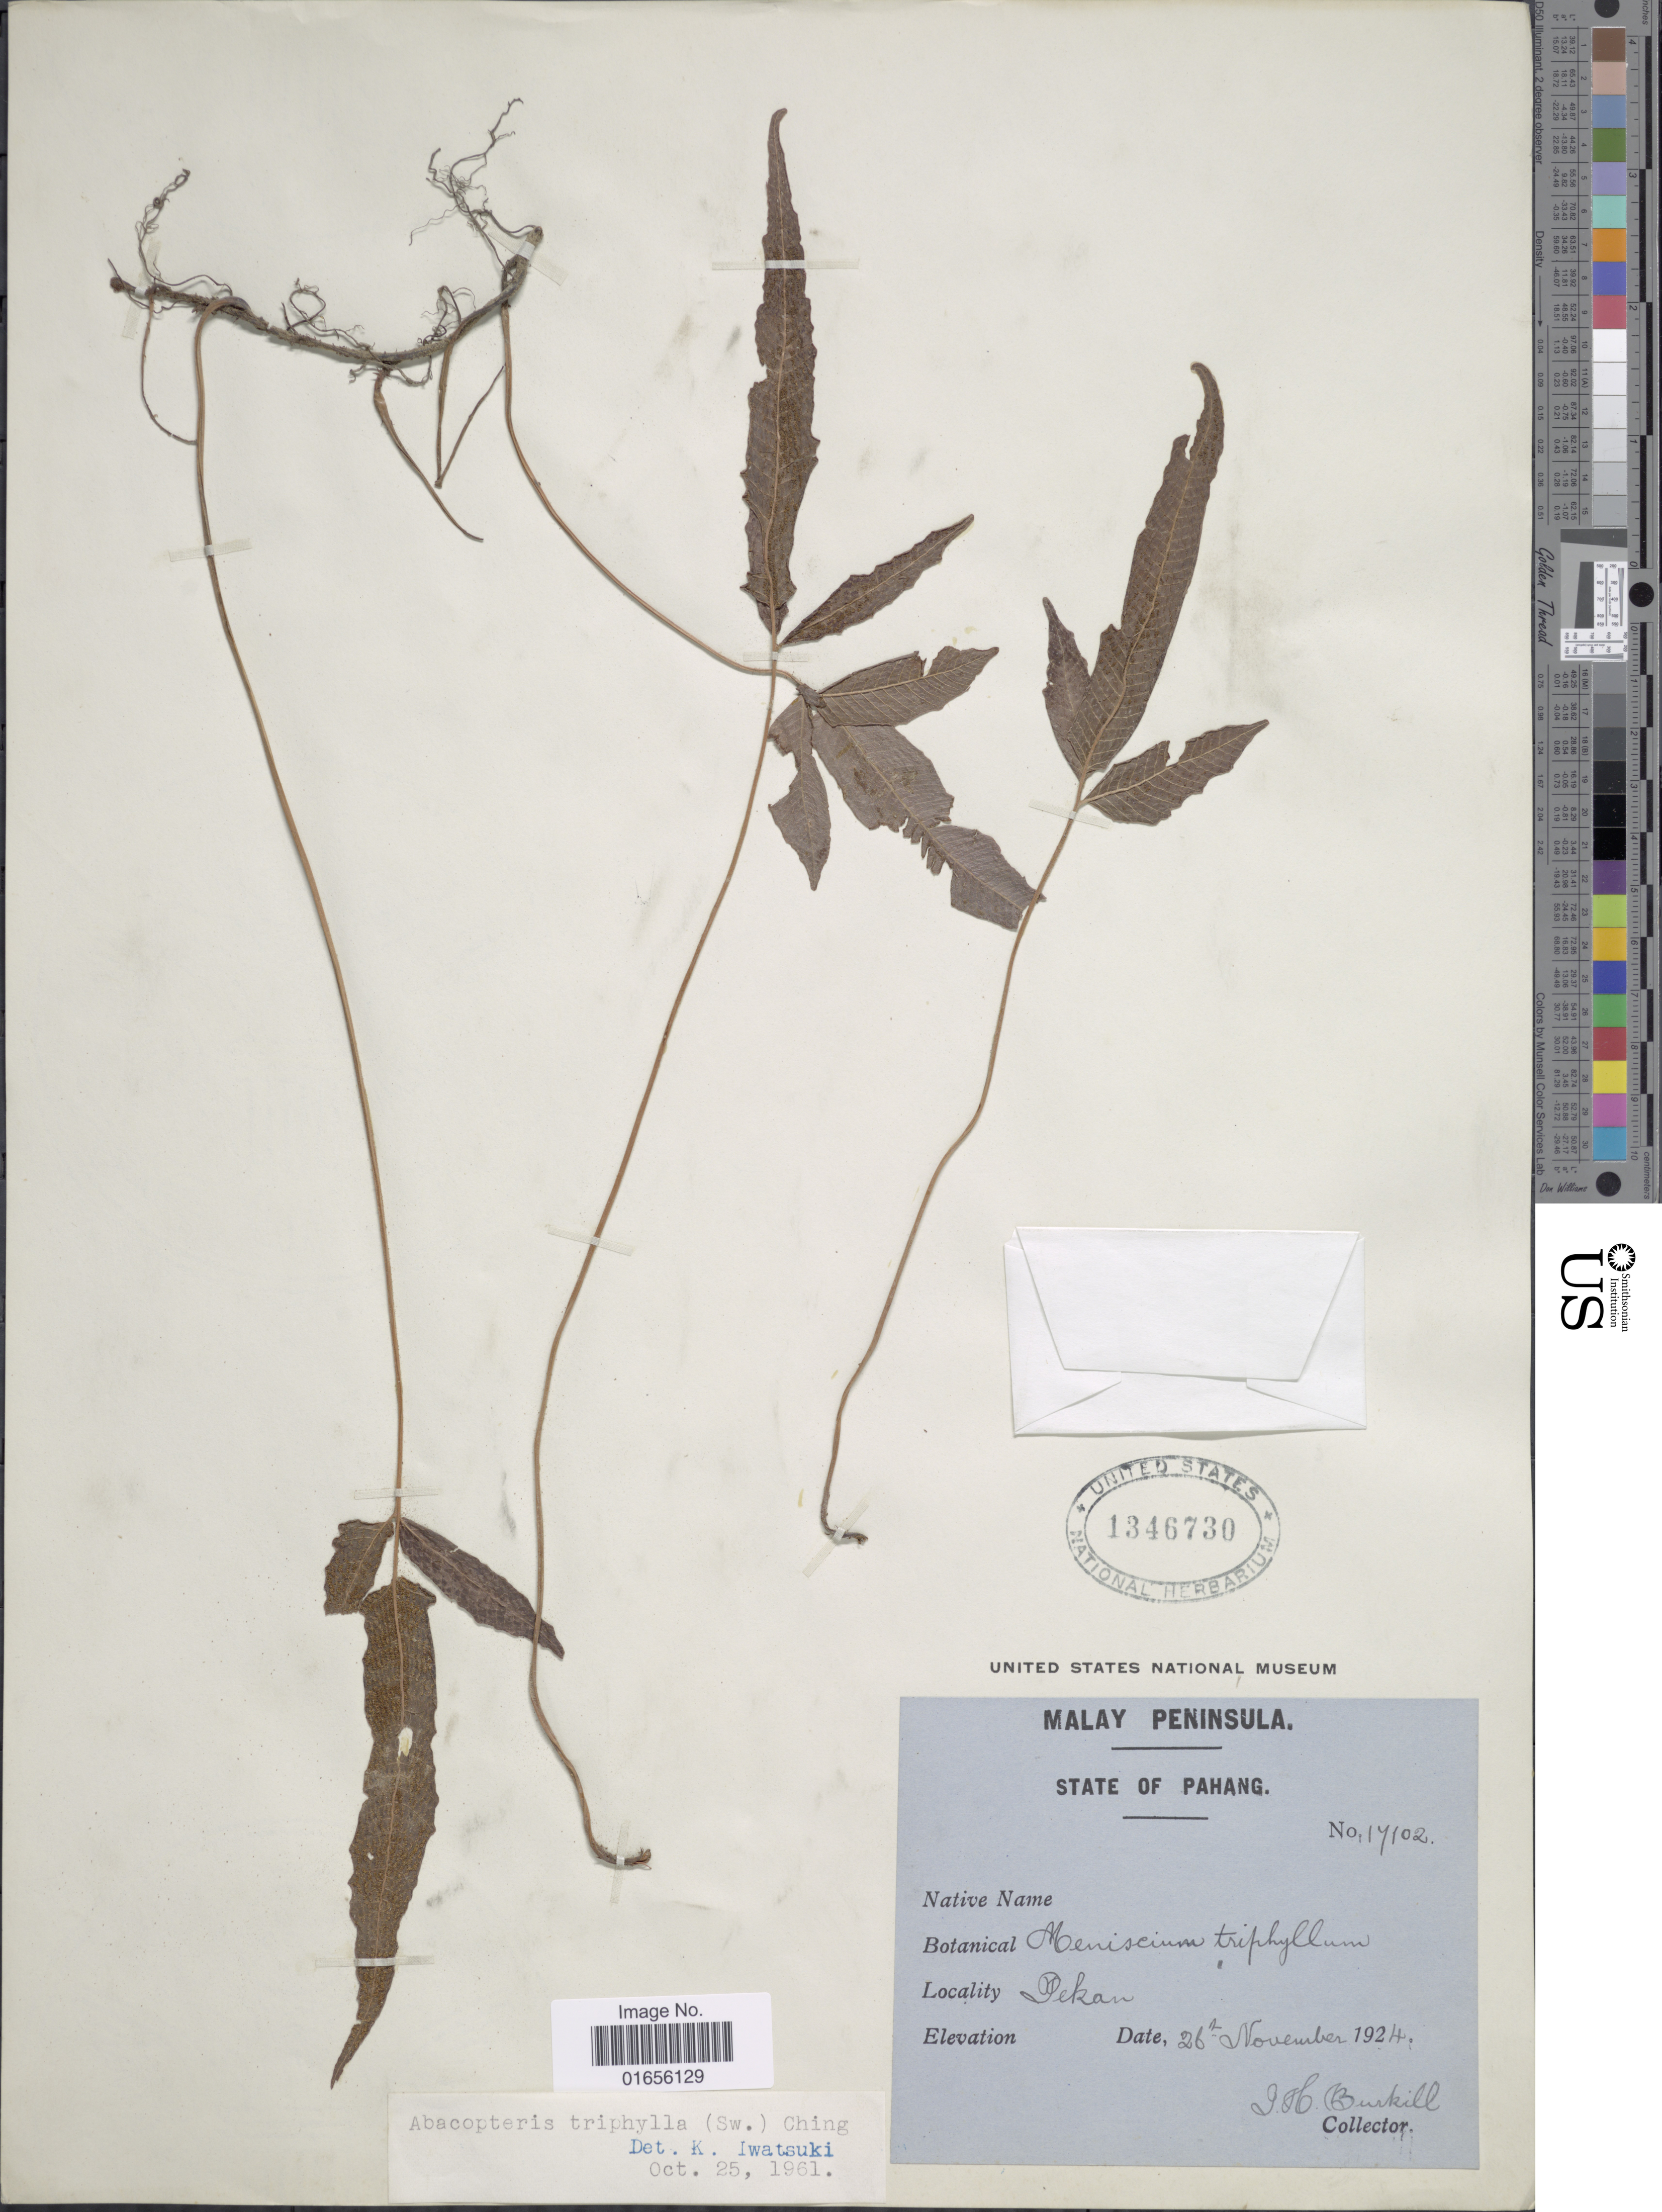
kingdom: Plantae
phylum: Tracheophyta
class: Polypodiopsida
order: Polypodiales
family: Thelypteridaceae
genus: Pronephrium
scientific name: Pronephrium triphyllum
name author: (Sw.) Holttum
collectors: I. H. Burkill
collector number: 17102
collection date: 1924-11-26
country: Malaysia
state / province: Pahang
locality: Malay Peninsula, State of Pahang, Pekan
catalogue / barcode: US 1346730